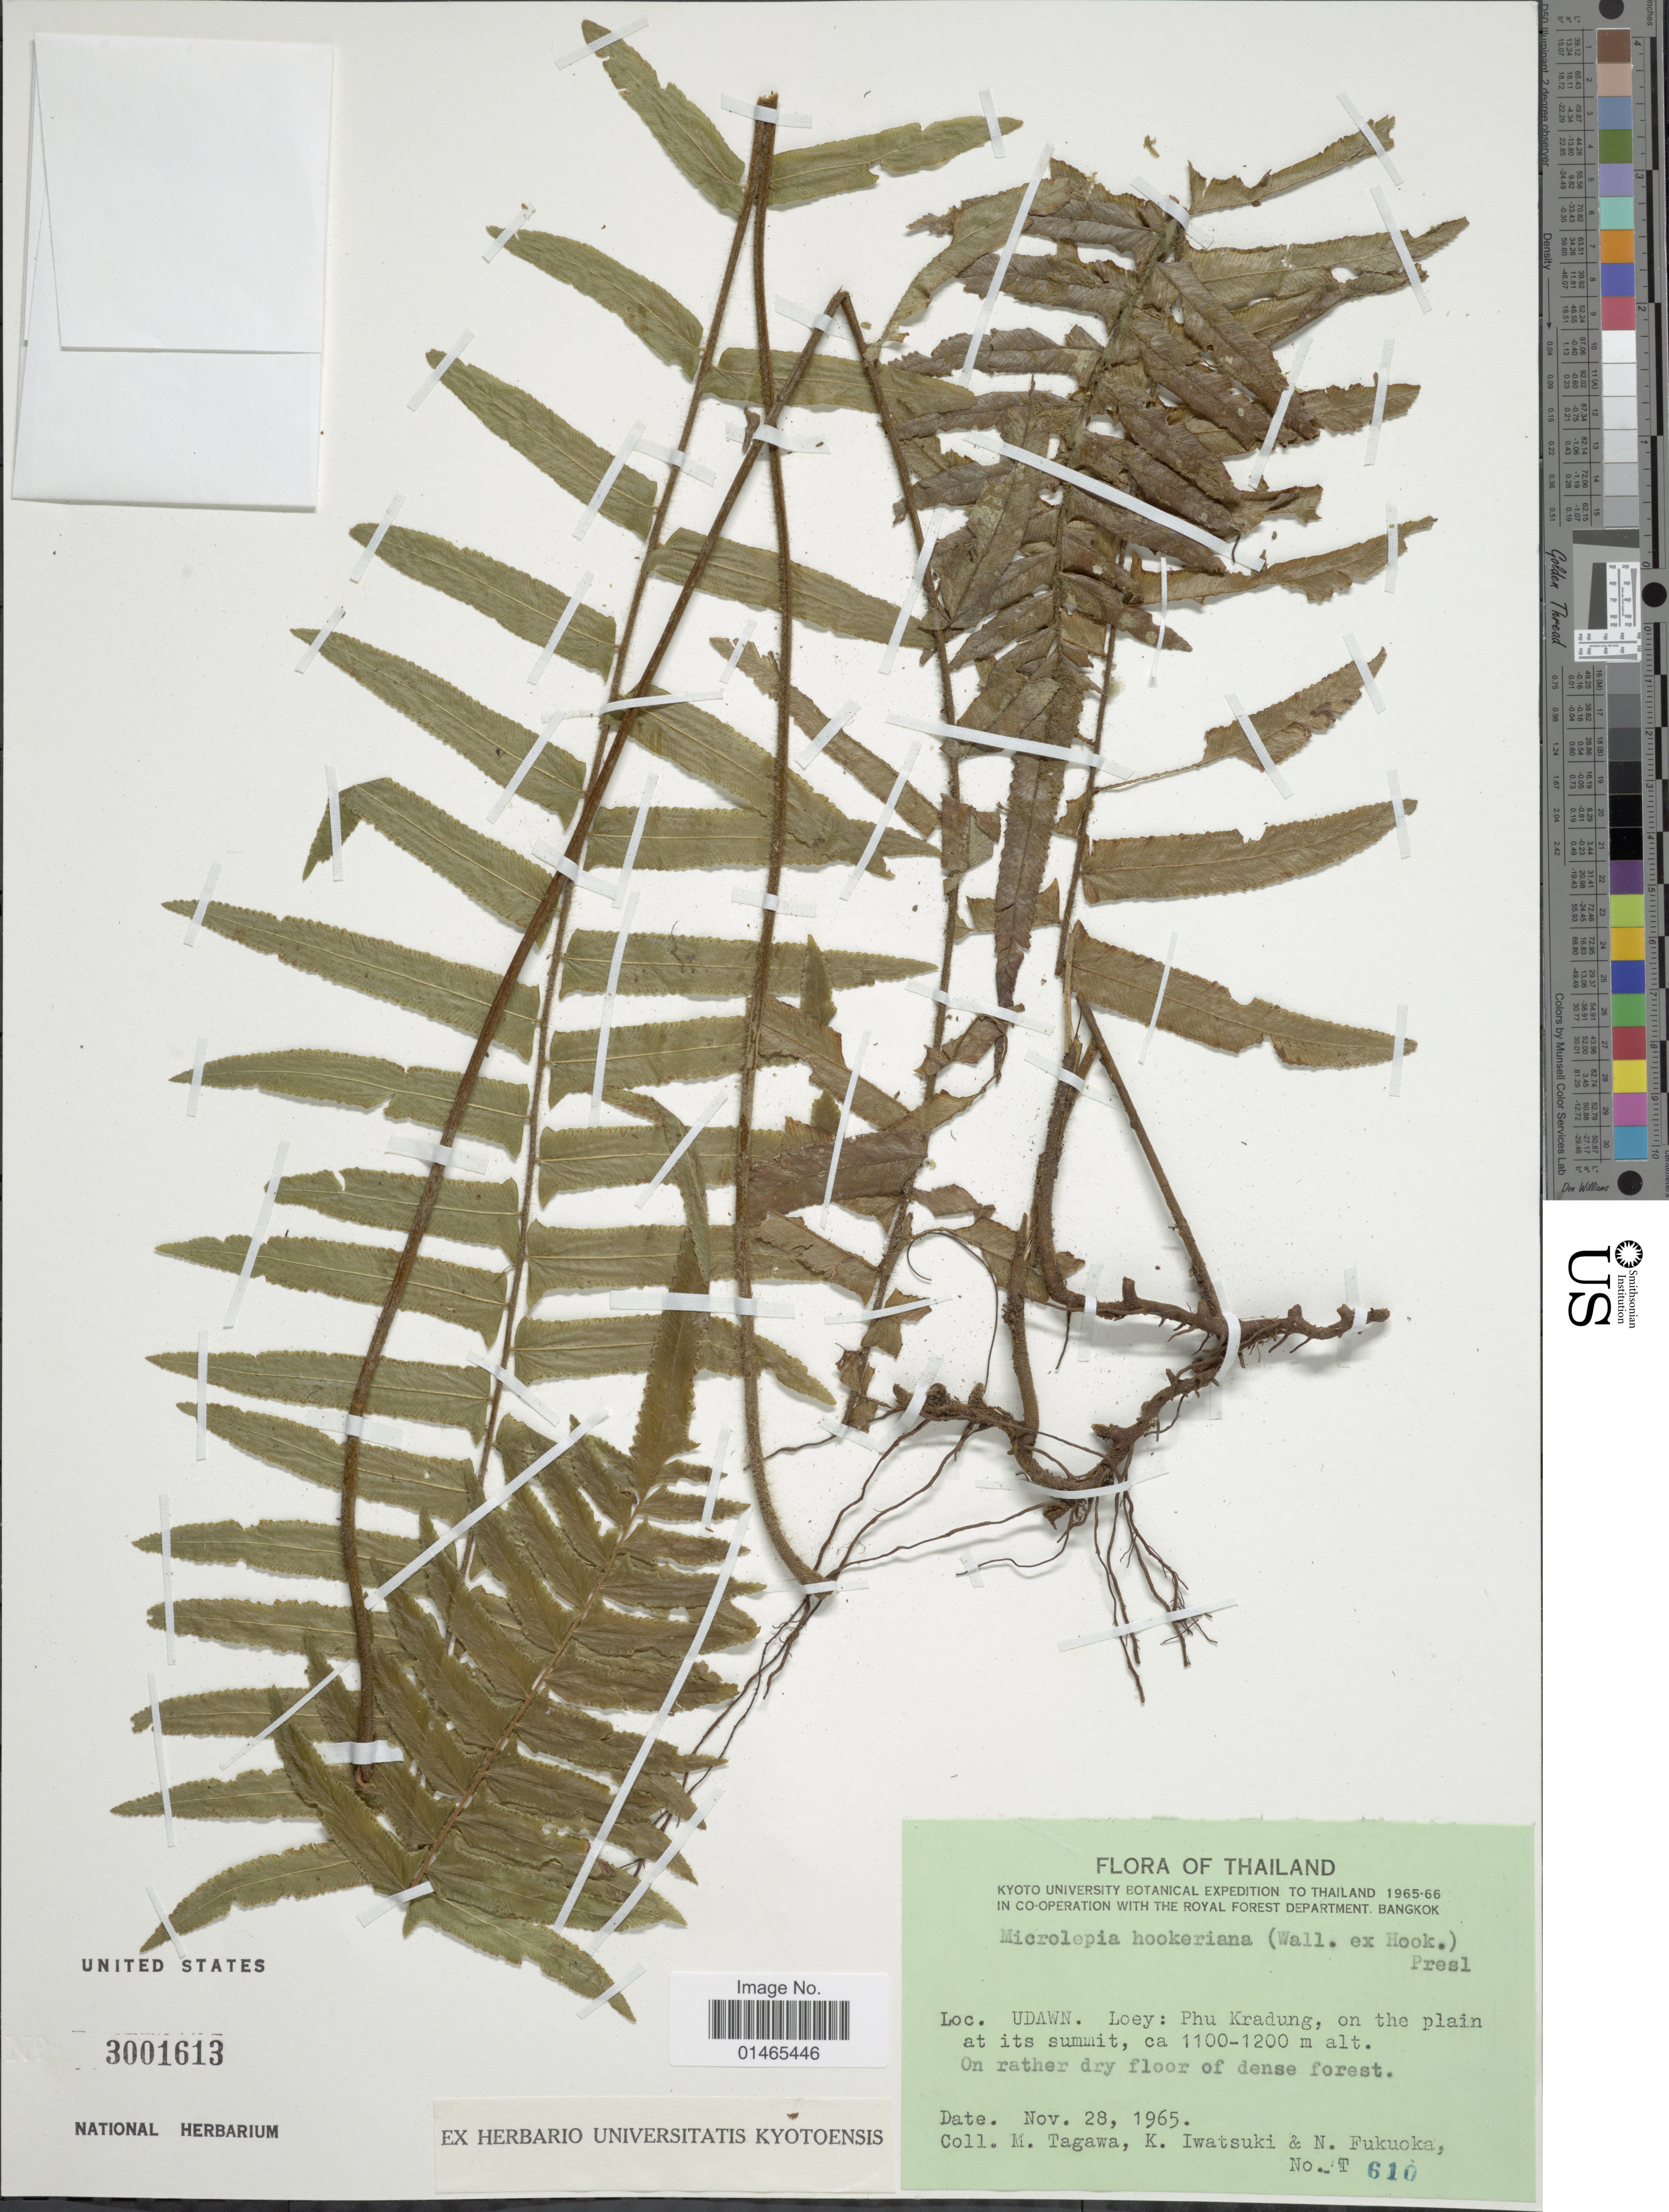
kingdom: Plantae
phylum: Tracheophyta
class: Polypodiopsida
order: Polypodiales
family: Dennstaedtiaceae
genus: Microlepia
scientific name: Microlepia hookeriana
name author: (Wall. ex Hook.) C. Presl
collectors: M. Tagawa, K. Iwatsuki & N. Fukuoka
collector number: T610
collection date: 1965-11-28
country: Thailand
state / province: Loei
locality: Udawn, Loey; Phu Kradung, on the plain at it summit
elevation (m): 1100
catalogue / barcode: US 3001613